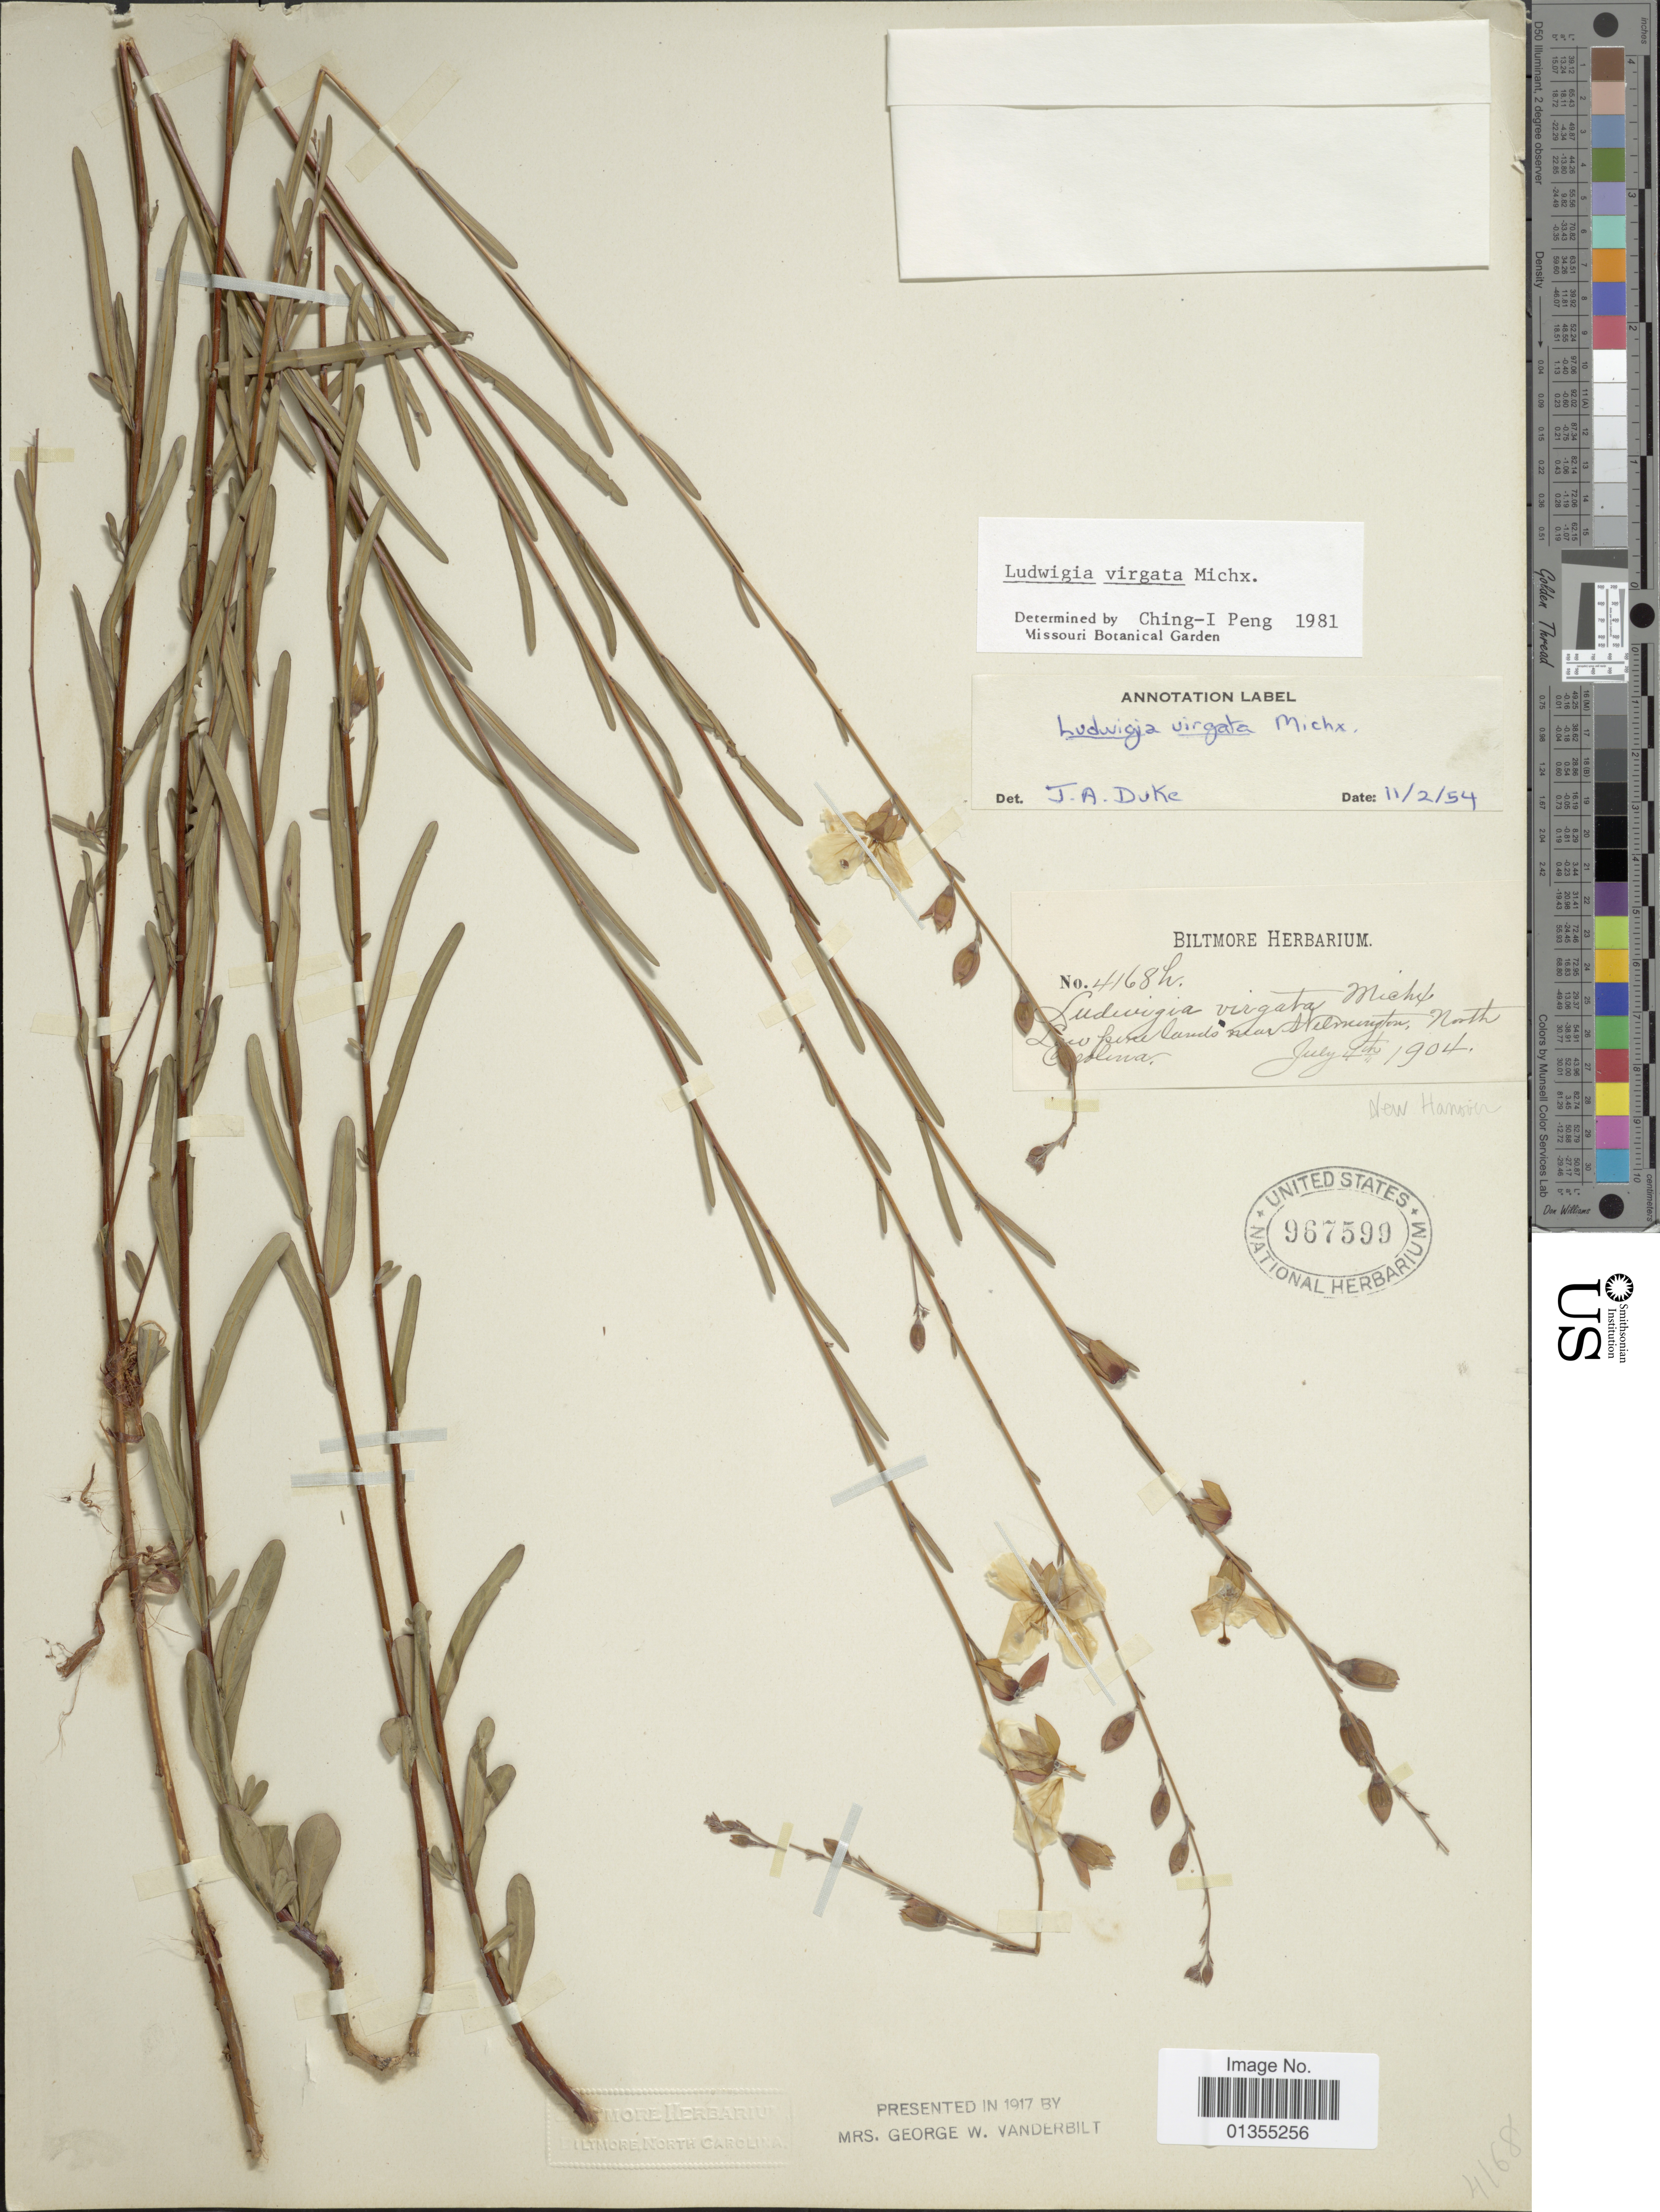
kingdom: Plantae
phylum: Tracheophyta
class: Magnoliopsida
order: Myrtales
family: Onagraceae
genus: Ludwigia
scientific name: Ludwigia virgata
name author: Michx.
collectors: ex herb. Biltmore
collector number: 4168h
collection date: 1904-07-04/1904-07-11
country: United States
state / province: North Carolina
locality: Low pine lands near Wilmington.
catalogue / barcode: US 967599